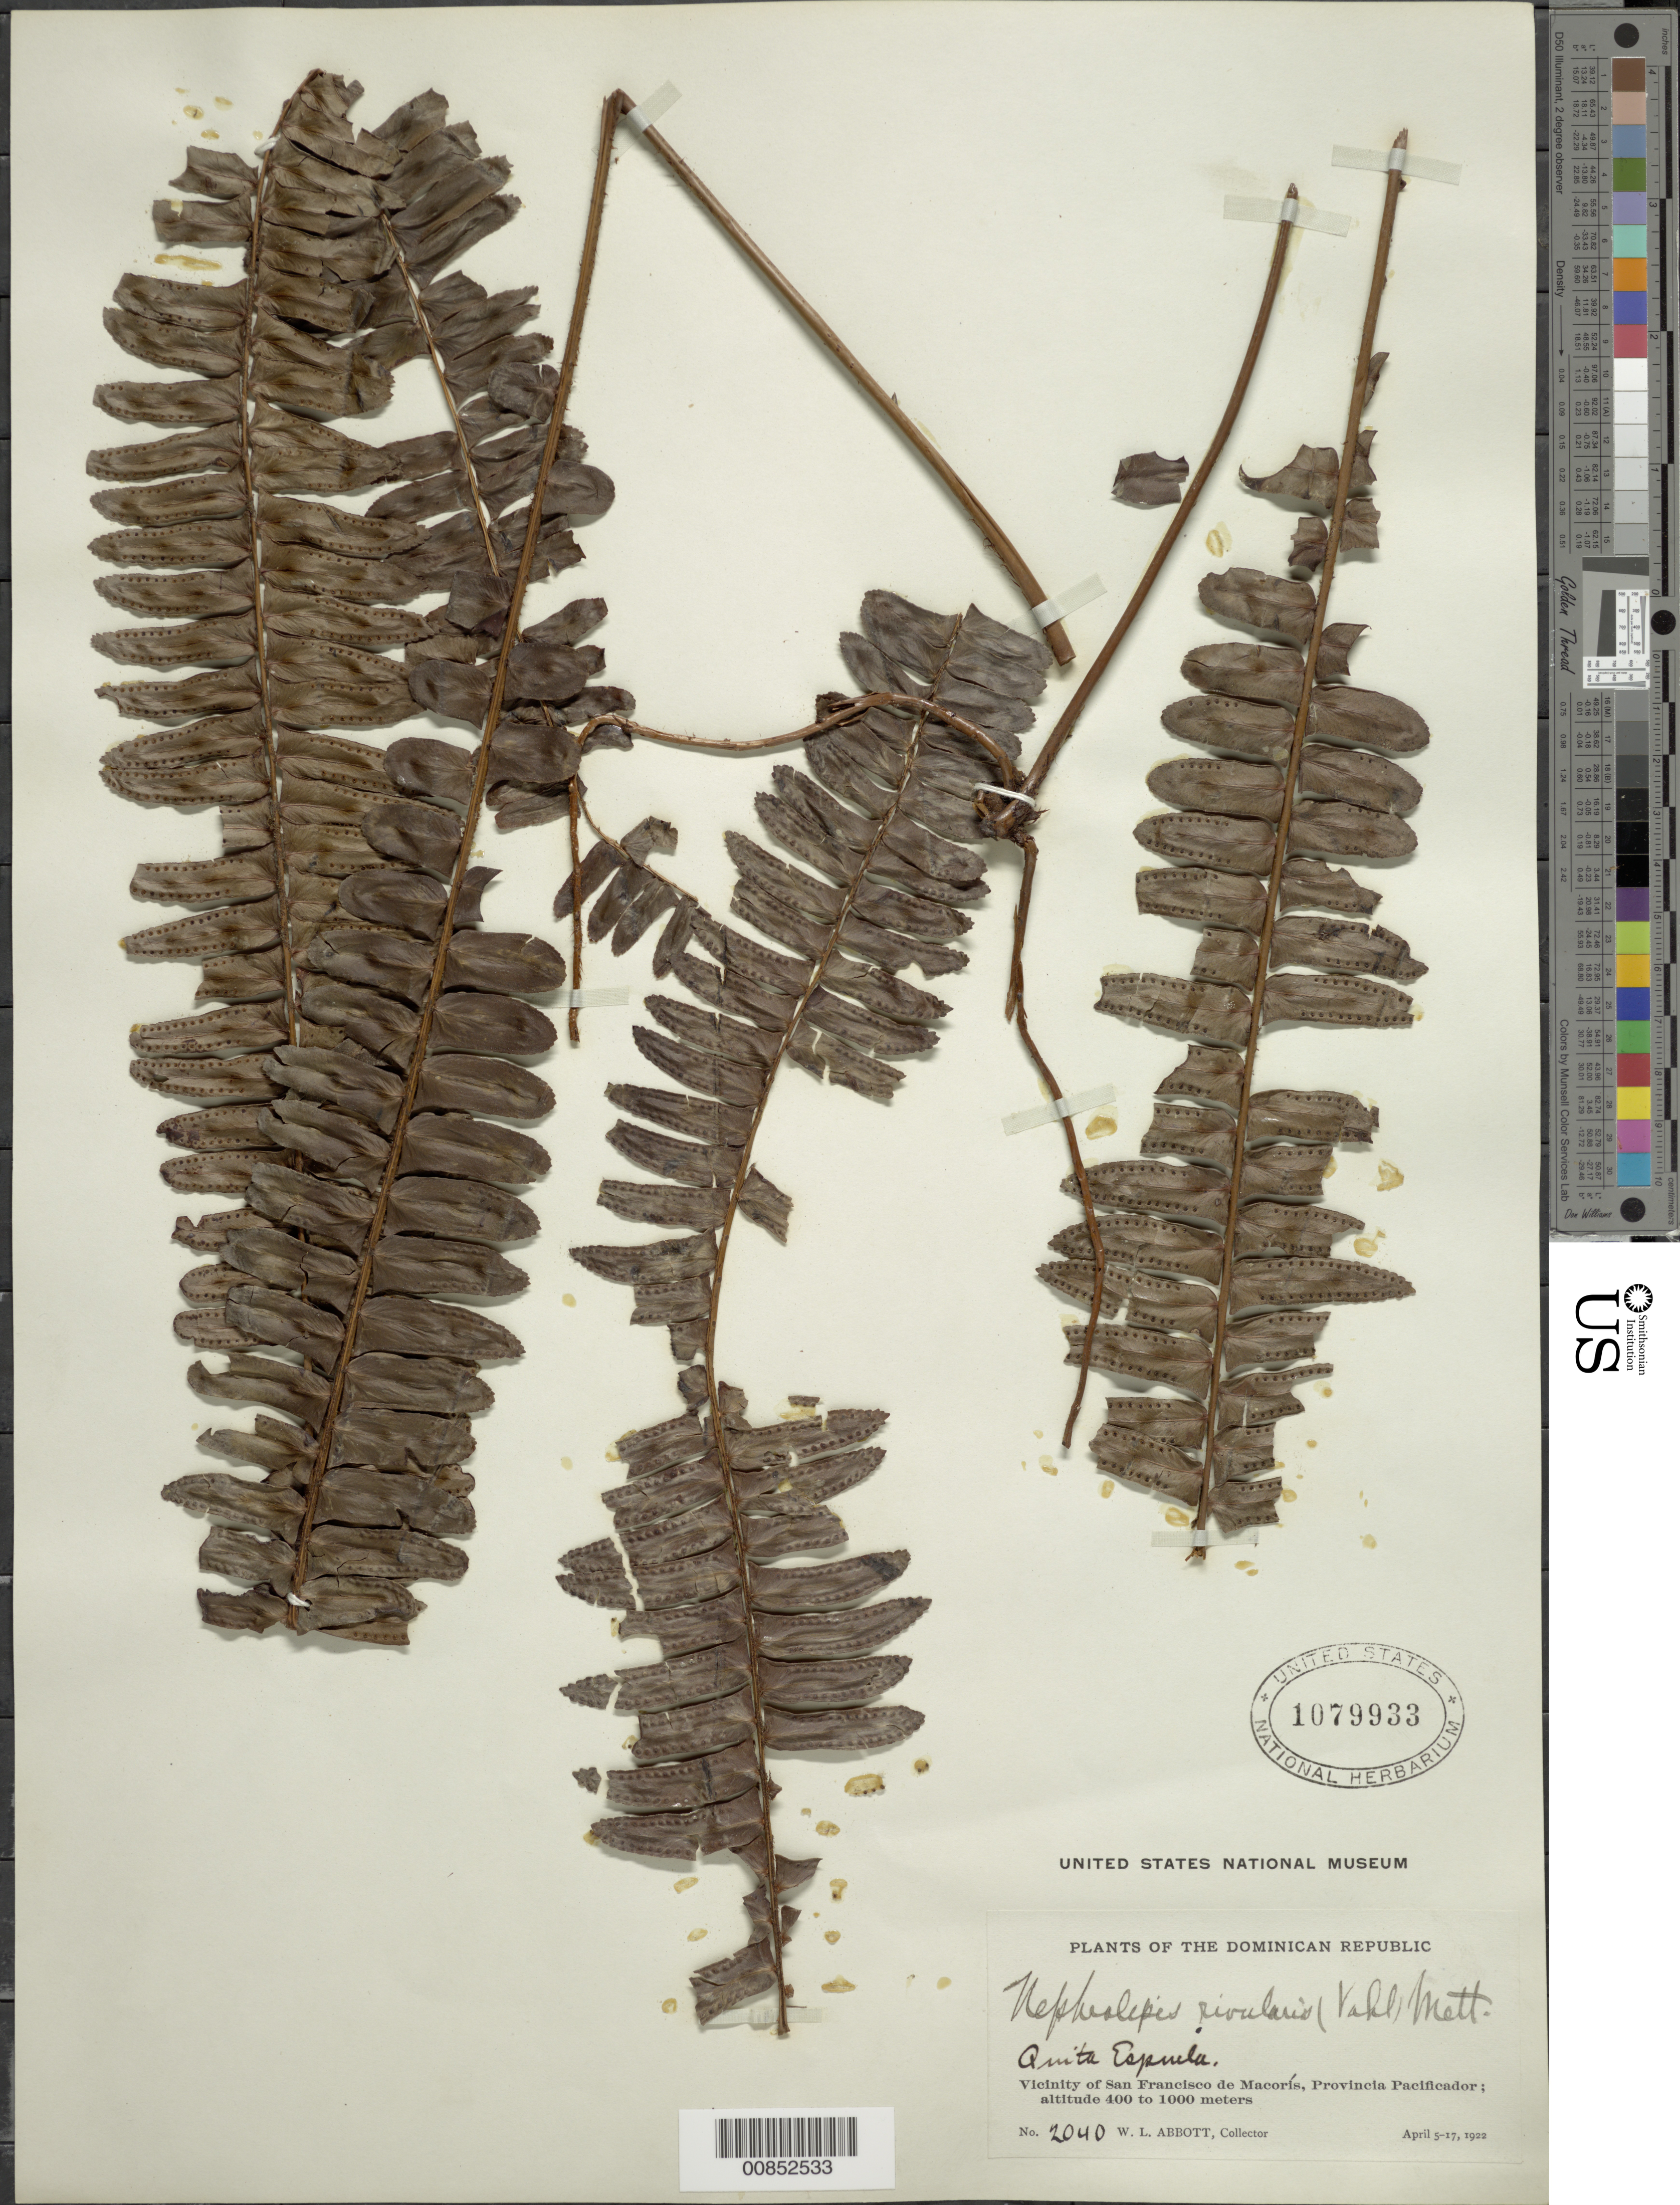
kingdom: Plantae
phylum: Tracheophyta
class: Polypodiopsida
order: Polypodiales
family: Nephrolepidaceae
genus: Nephrolepis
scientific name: Nephrolepis rivularis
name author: (Vahl) Mett. ex Krug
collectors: W. L. Abbott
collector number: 2040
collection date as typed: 05 Apr 1922 to 17 Apr 1922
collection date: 1922-04-05/1922-04-17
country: Dominican Republic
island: Hispaniola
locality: Prov. Pacificador, vicinity Dan Francisco de Macorís, Quita Espuela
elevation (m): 400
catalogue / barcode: US 1079933